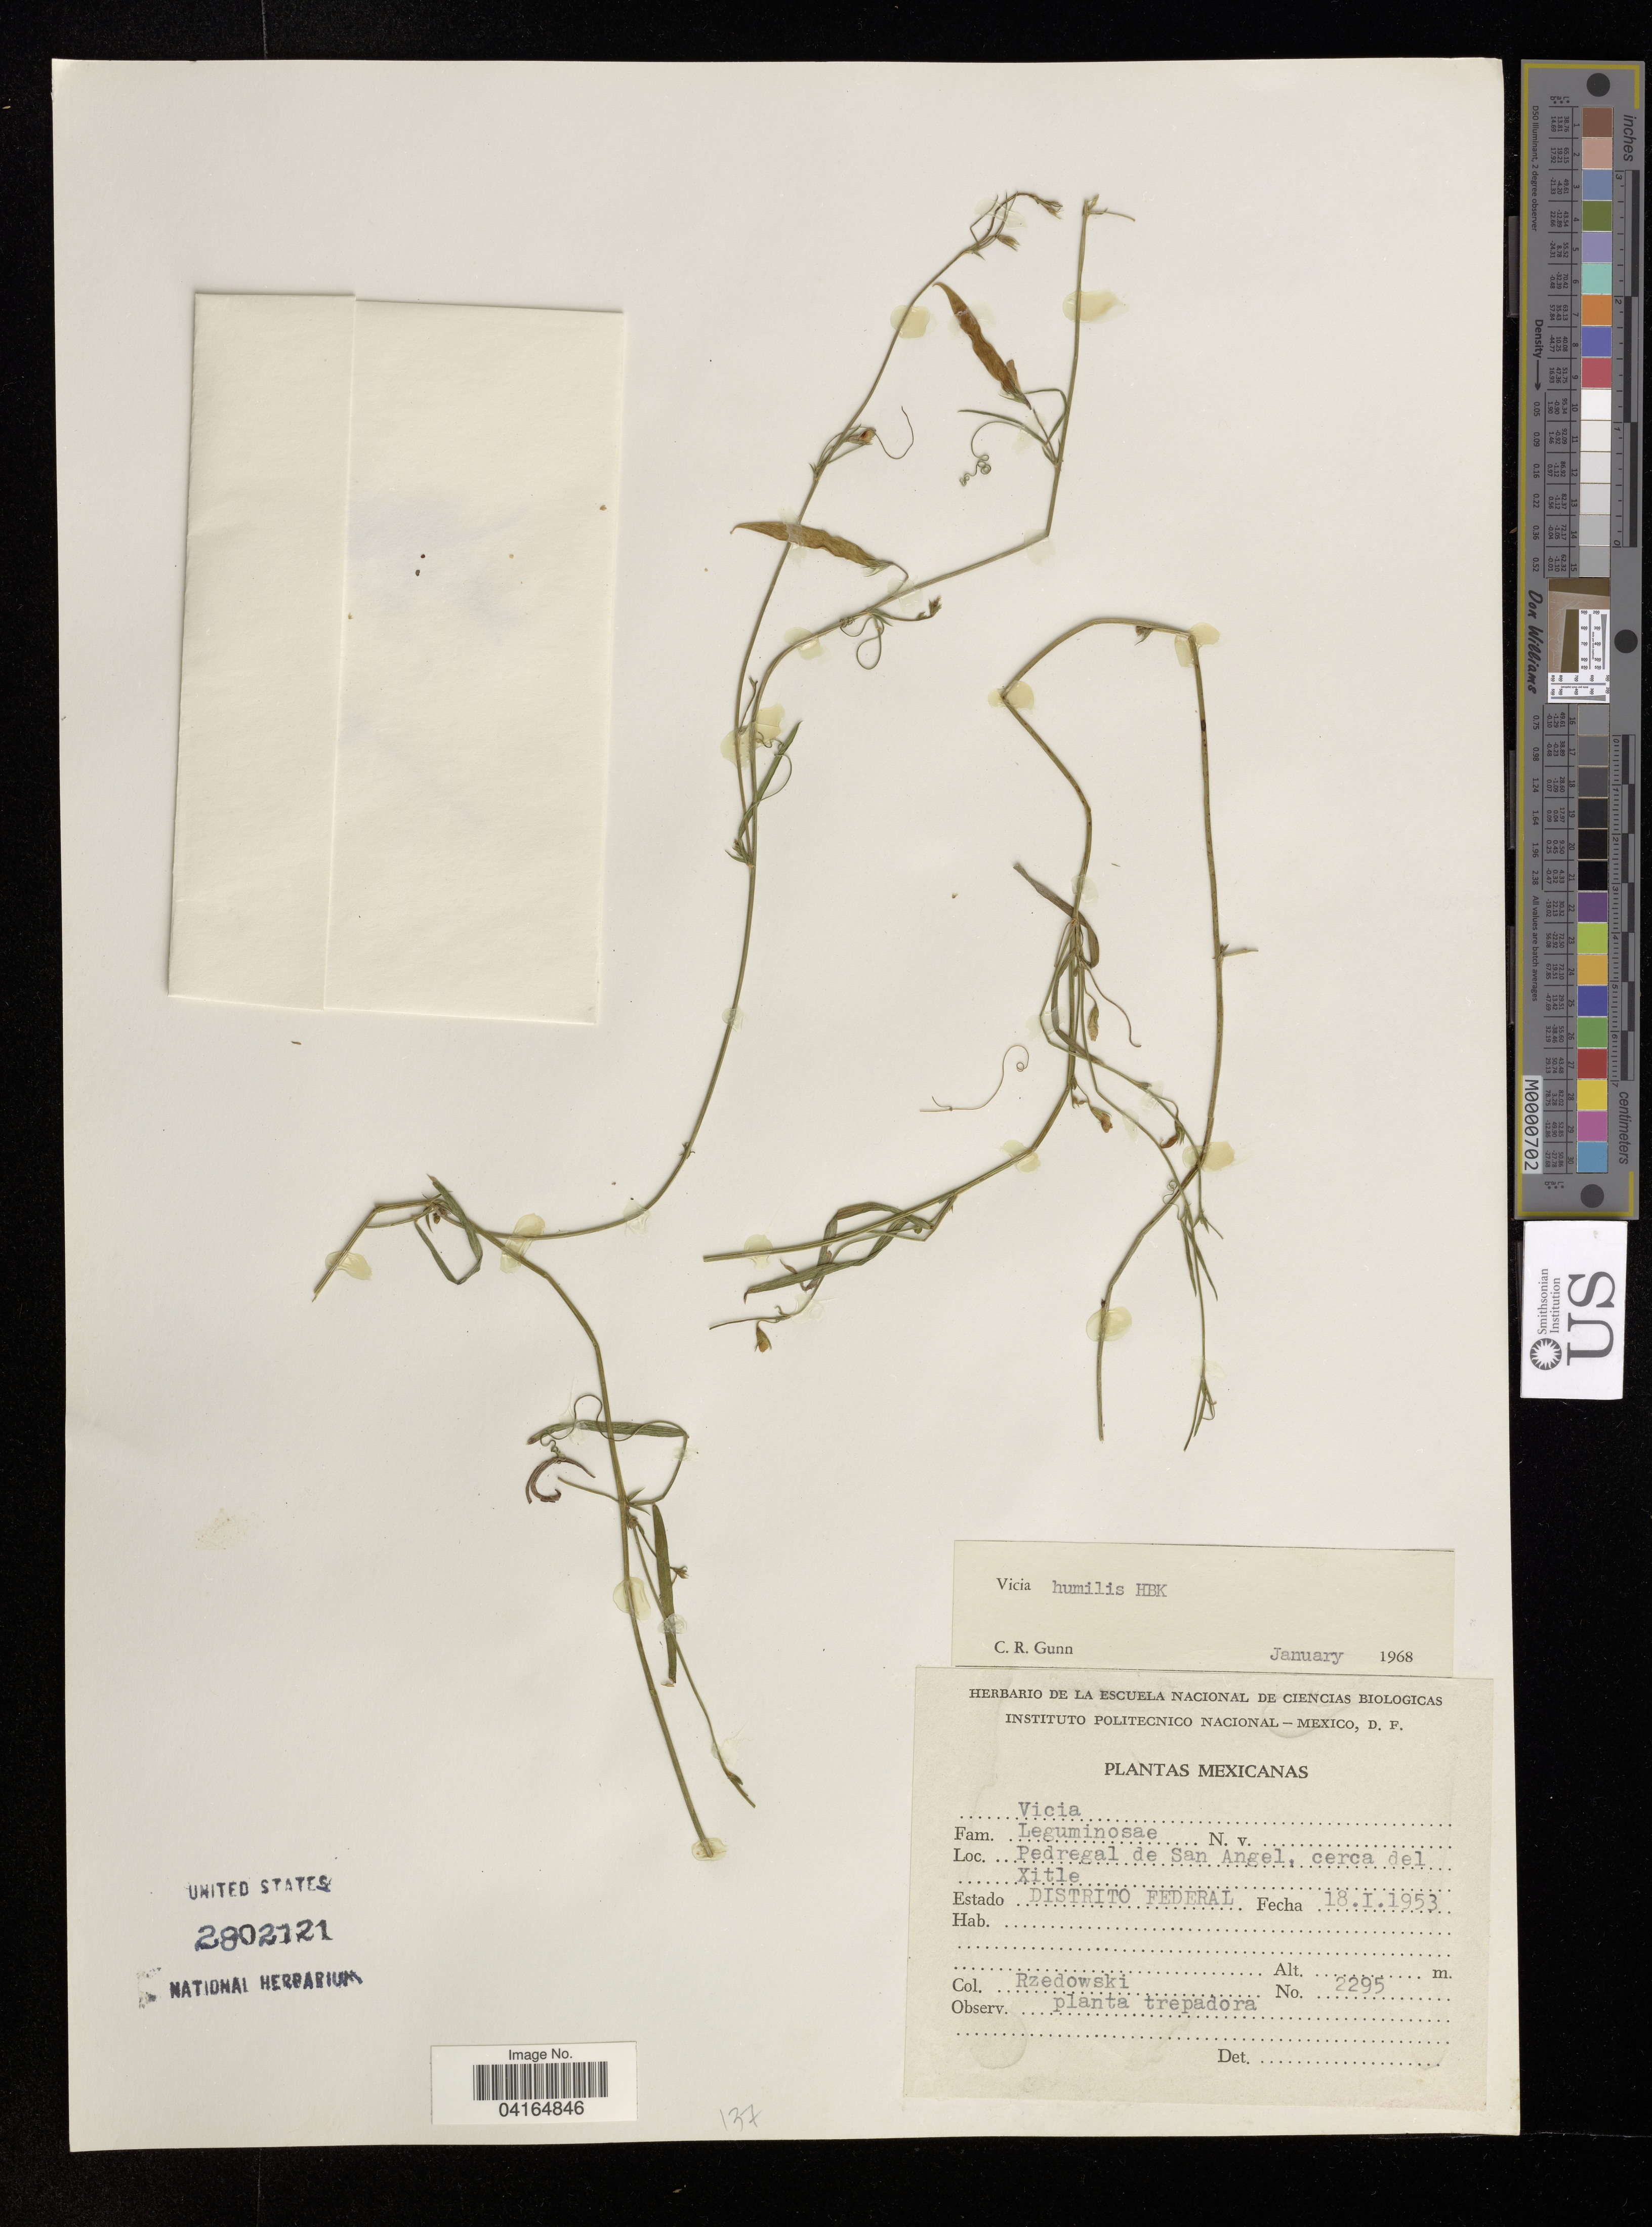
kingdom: Plantae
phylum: Tracheophyta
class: Magnoliopsida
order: Fabales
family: Fabaceae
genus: Vicia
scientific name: Vicia humilis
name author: Kunth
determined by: Hechenleitner, Paulina, RBG Edinburgh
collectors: Rzedowski, --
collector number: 2295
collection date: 1953-01-18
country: Mexico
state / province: Distrito Federal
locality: Pedregal de San Angel, cerca del Xitle.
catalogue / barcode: US 2802121